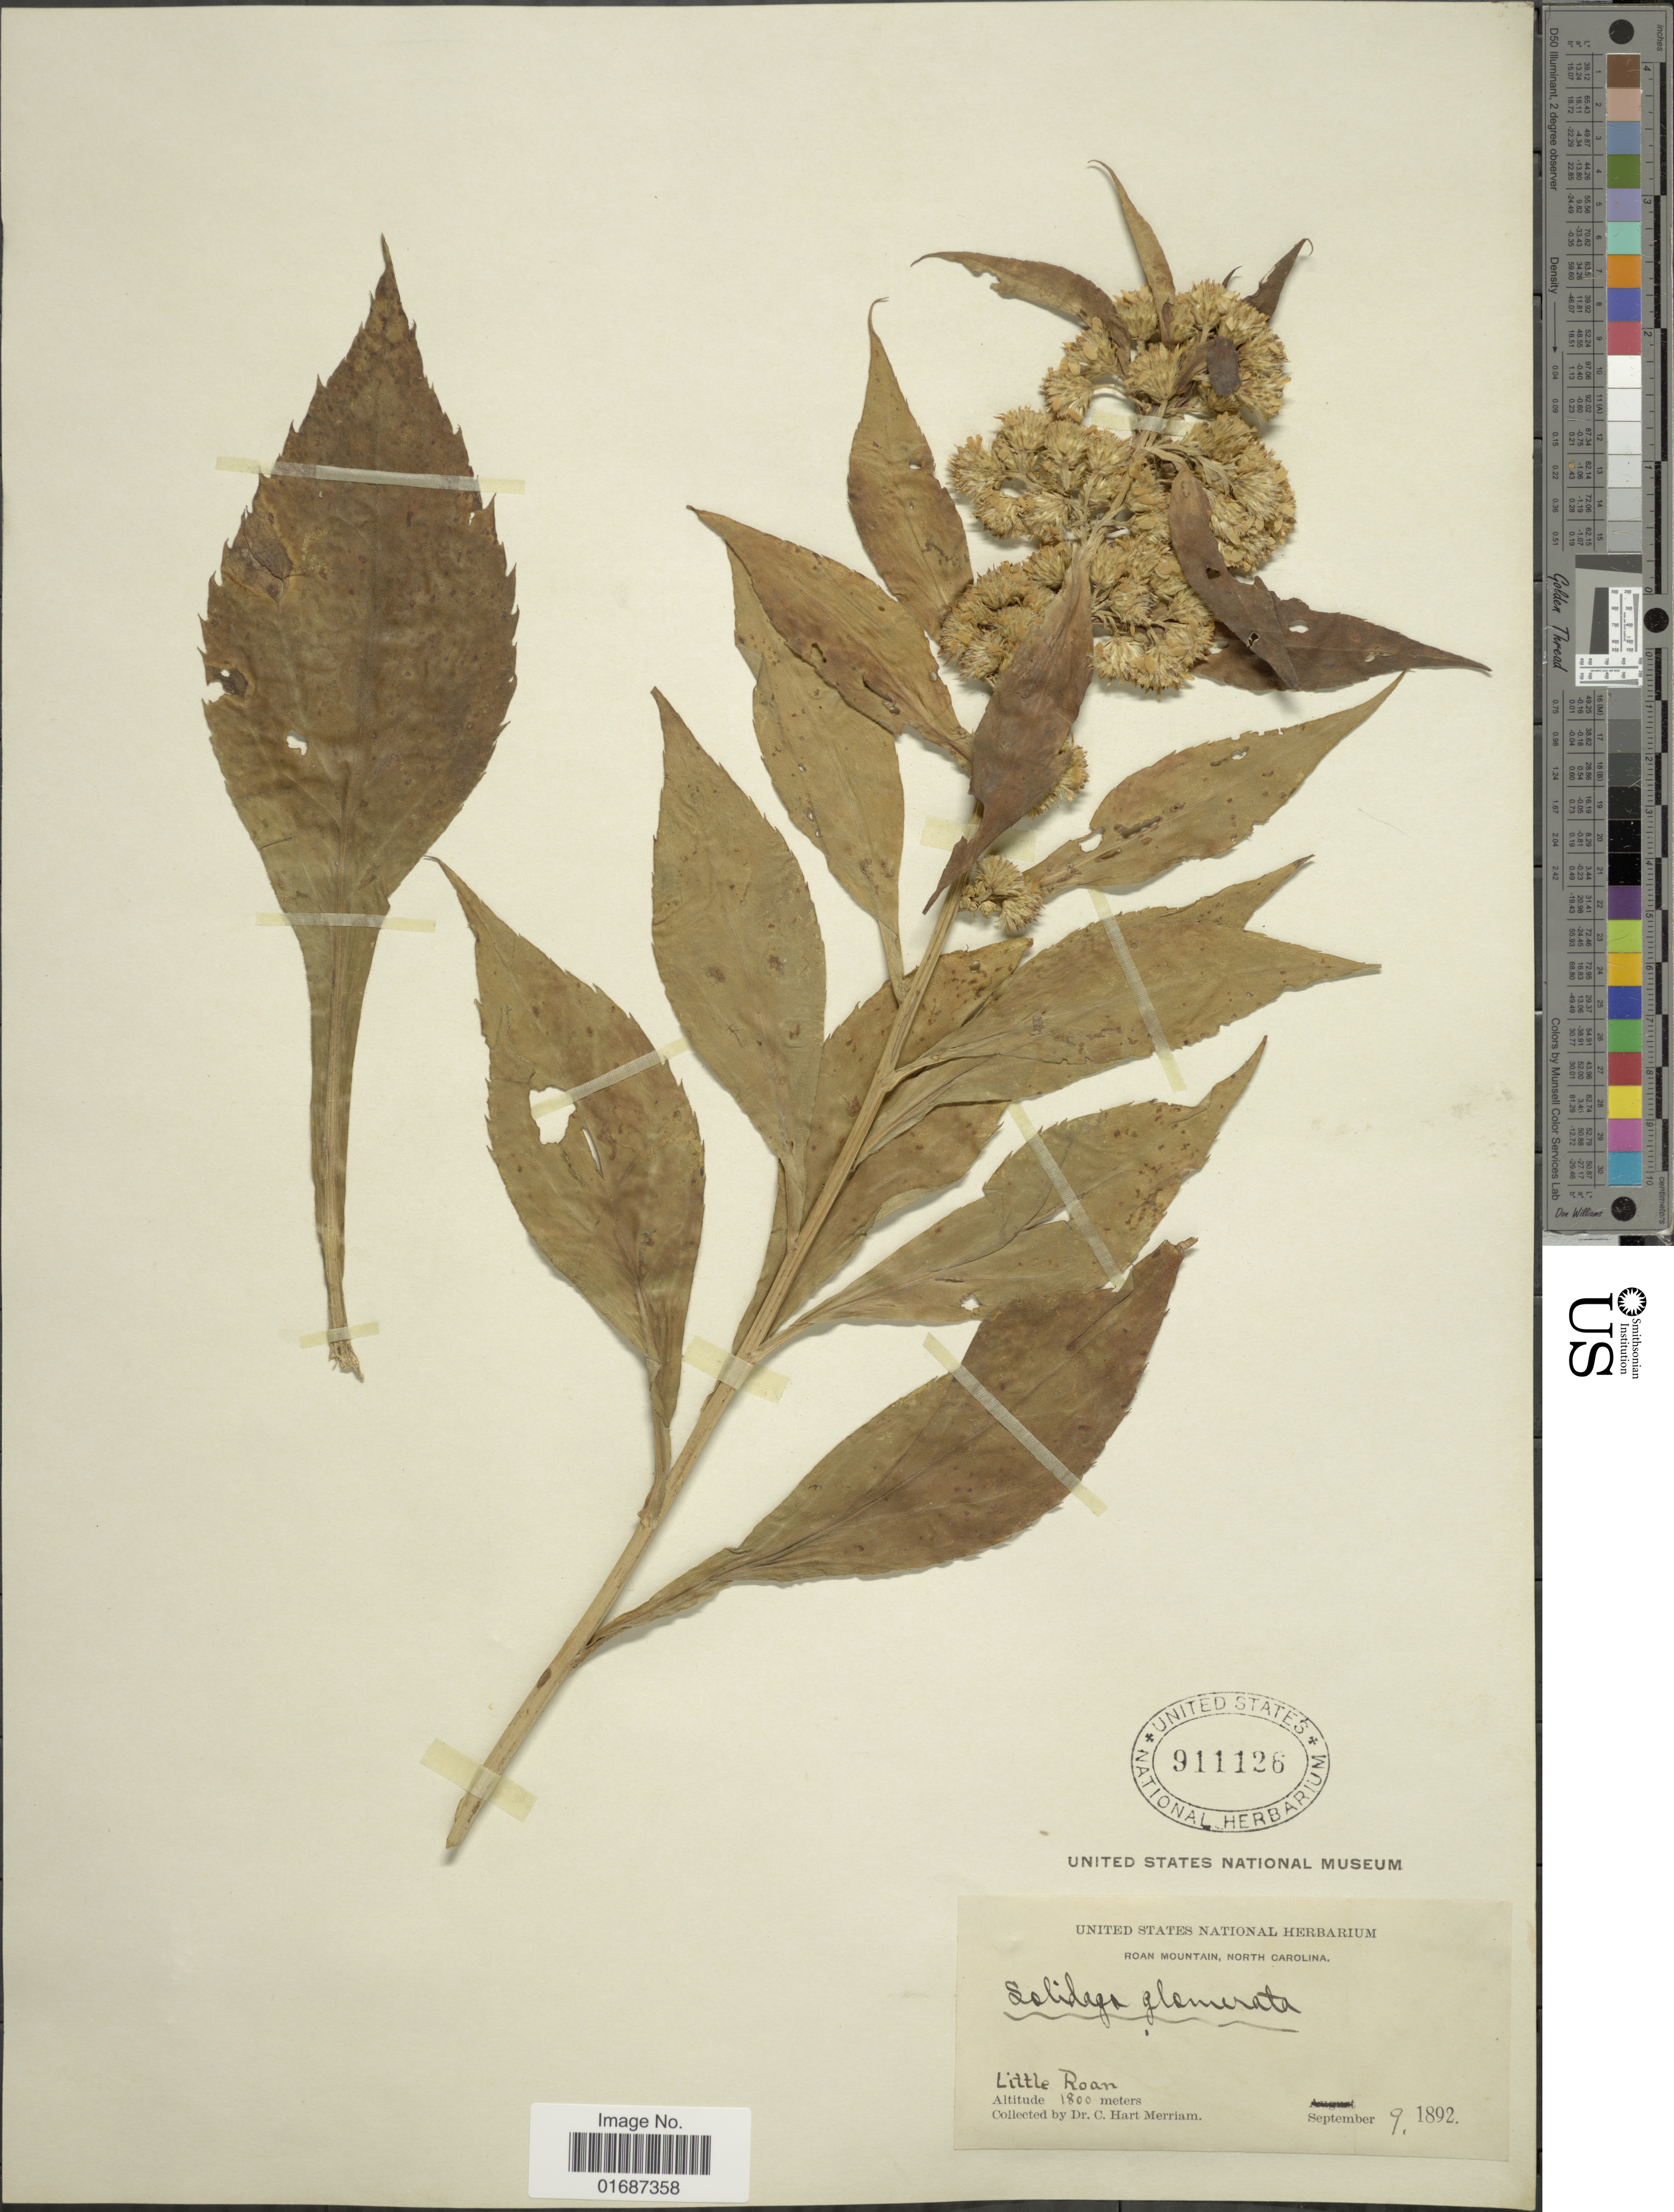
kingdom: Plantae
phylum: Tracheophyta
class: Magnoliopsida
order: Asterales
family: Asteraceae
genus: Solidago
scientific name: Solidago glomerata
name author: Michx.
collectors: C. Merriam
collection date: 1892-09-09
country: United States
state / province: North Carolina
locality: Roan Mountain, Little Roan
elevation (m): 1800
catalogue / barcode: US 911126